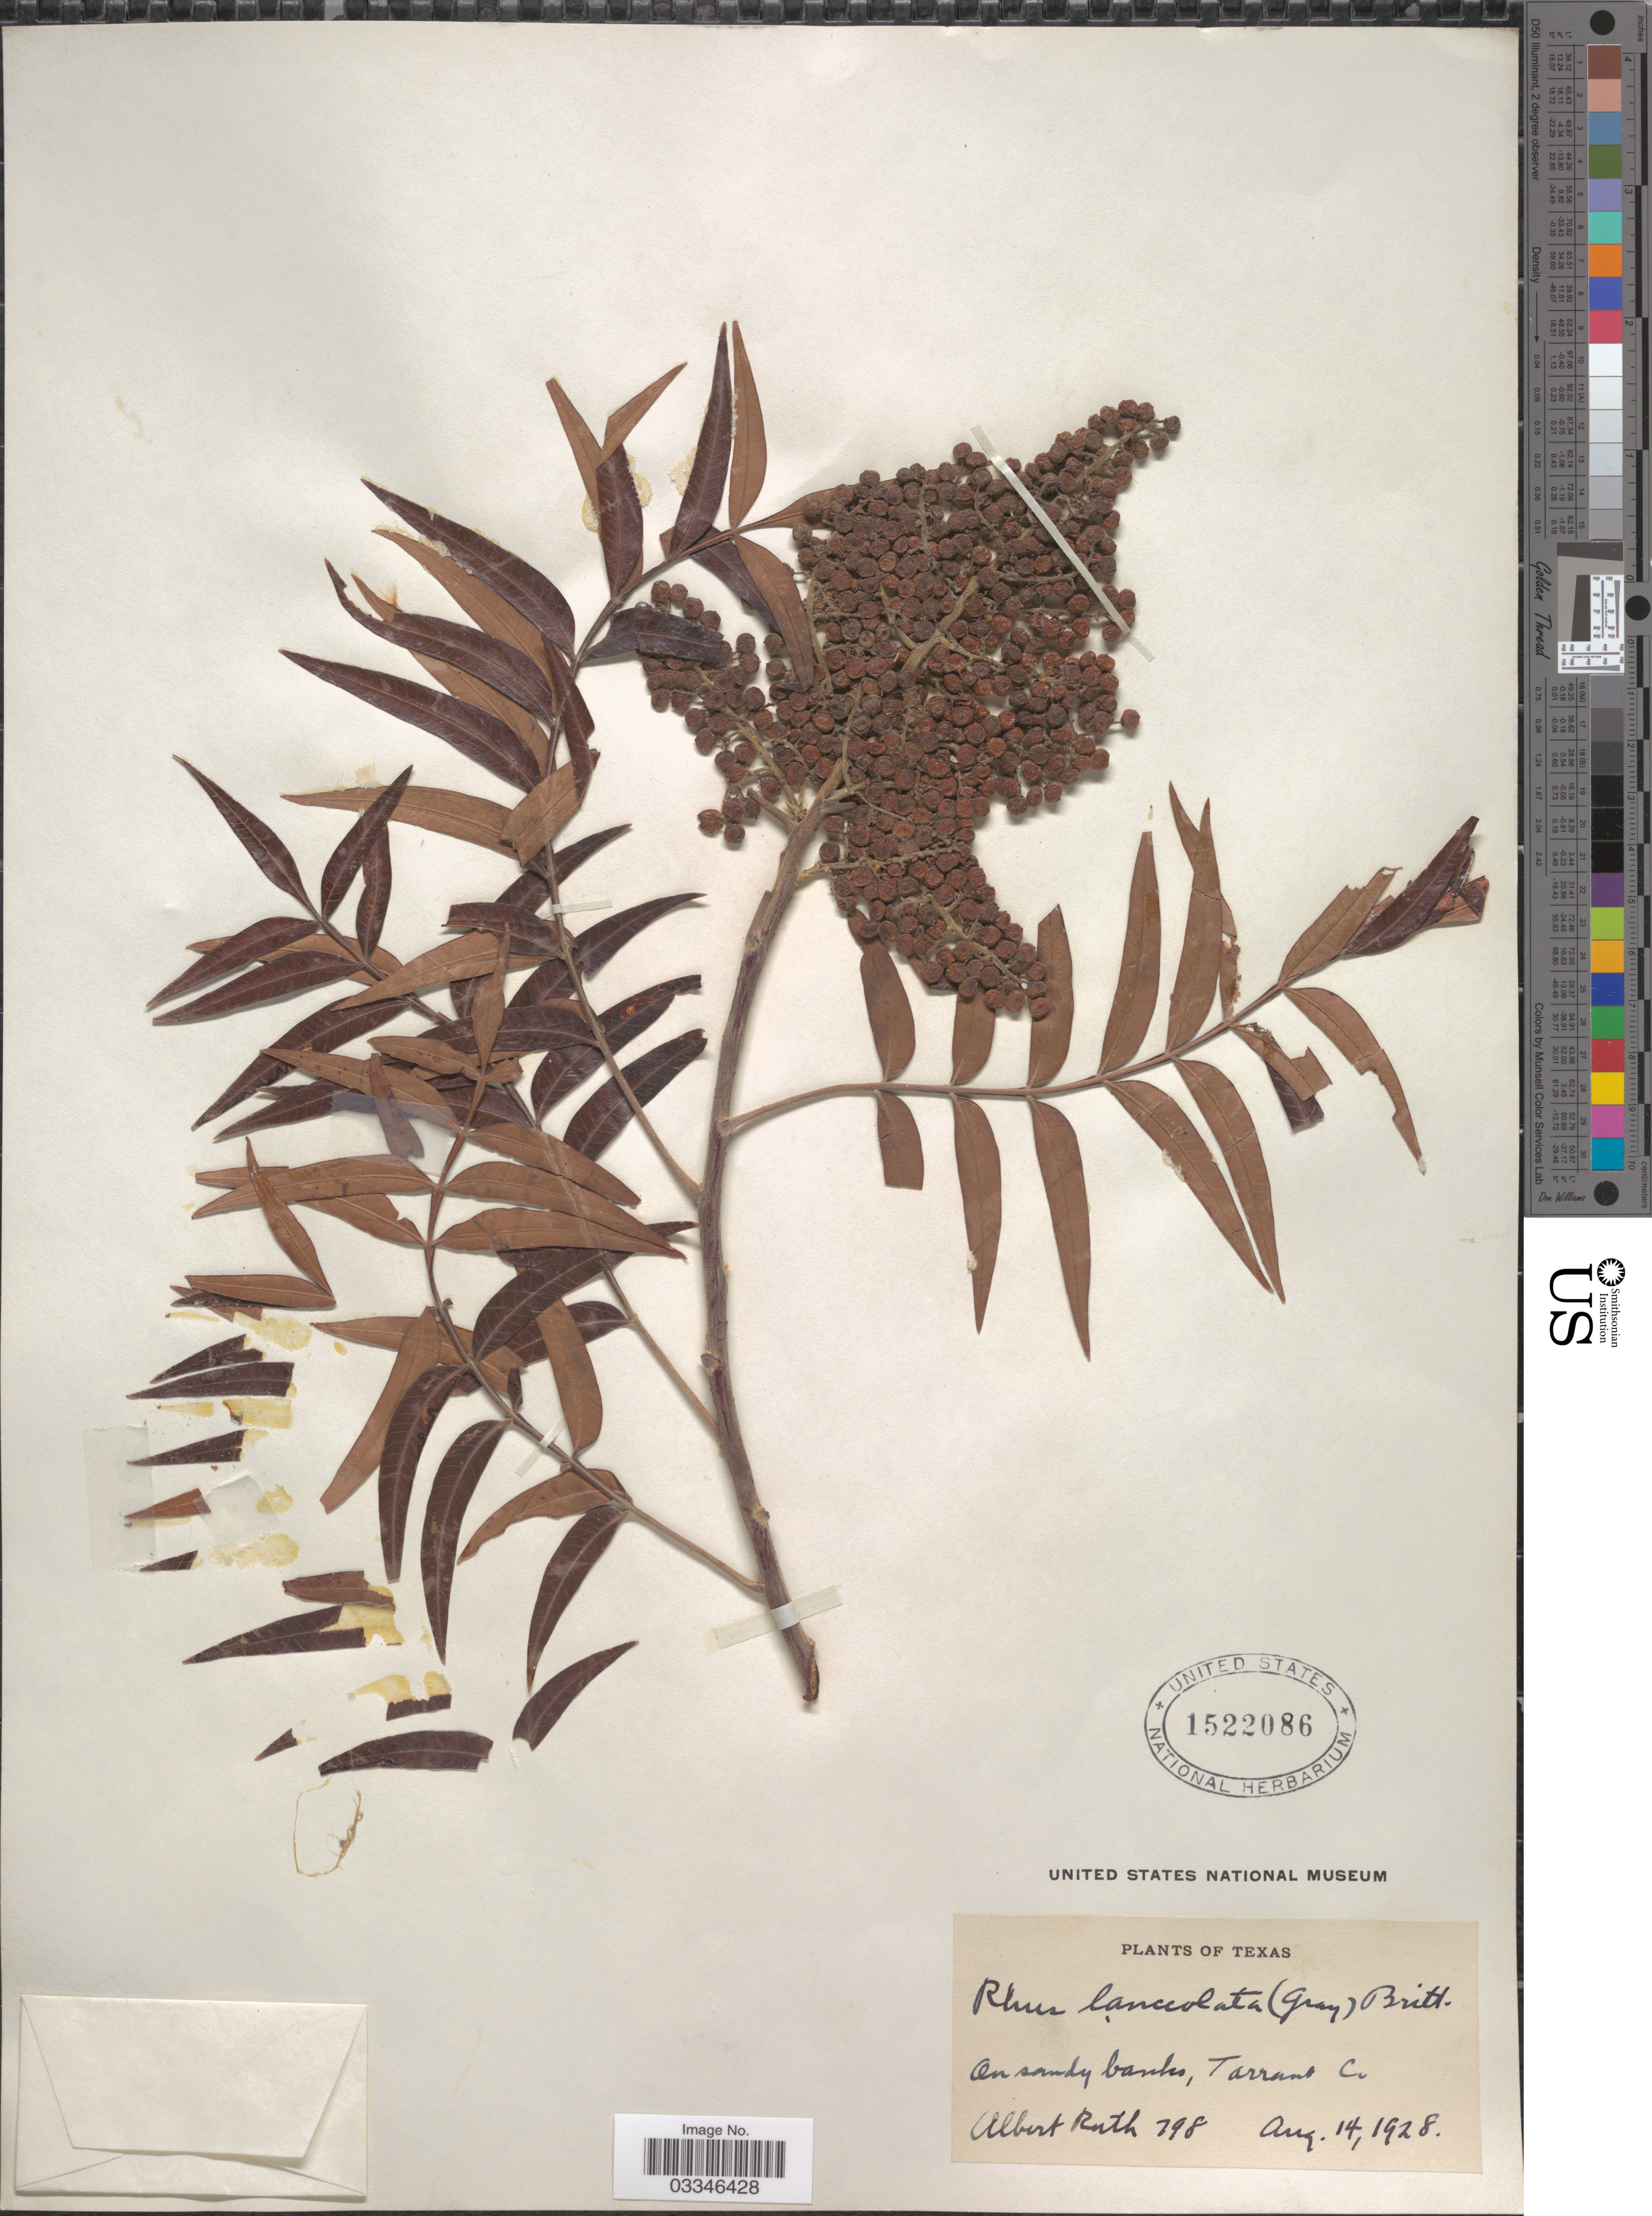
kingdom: Plantae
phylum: Tracheophyta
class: Magnoliopsida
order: Sapindales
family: Anacardiaceae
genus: Rhus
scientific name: Rhus lanceolata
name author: (A. Gray) Britton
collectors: A. Ruth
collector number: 798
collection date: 1928-08-14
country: United States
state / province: Texas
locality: Tarrant Co.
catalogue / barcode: US 1522086